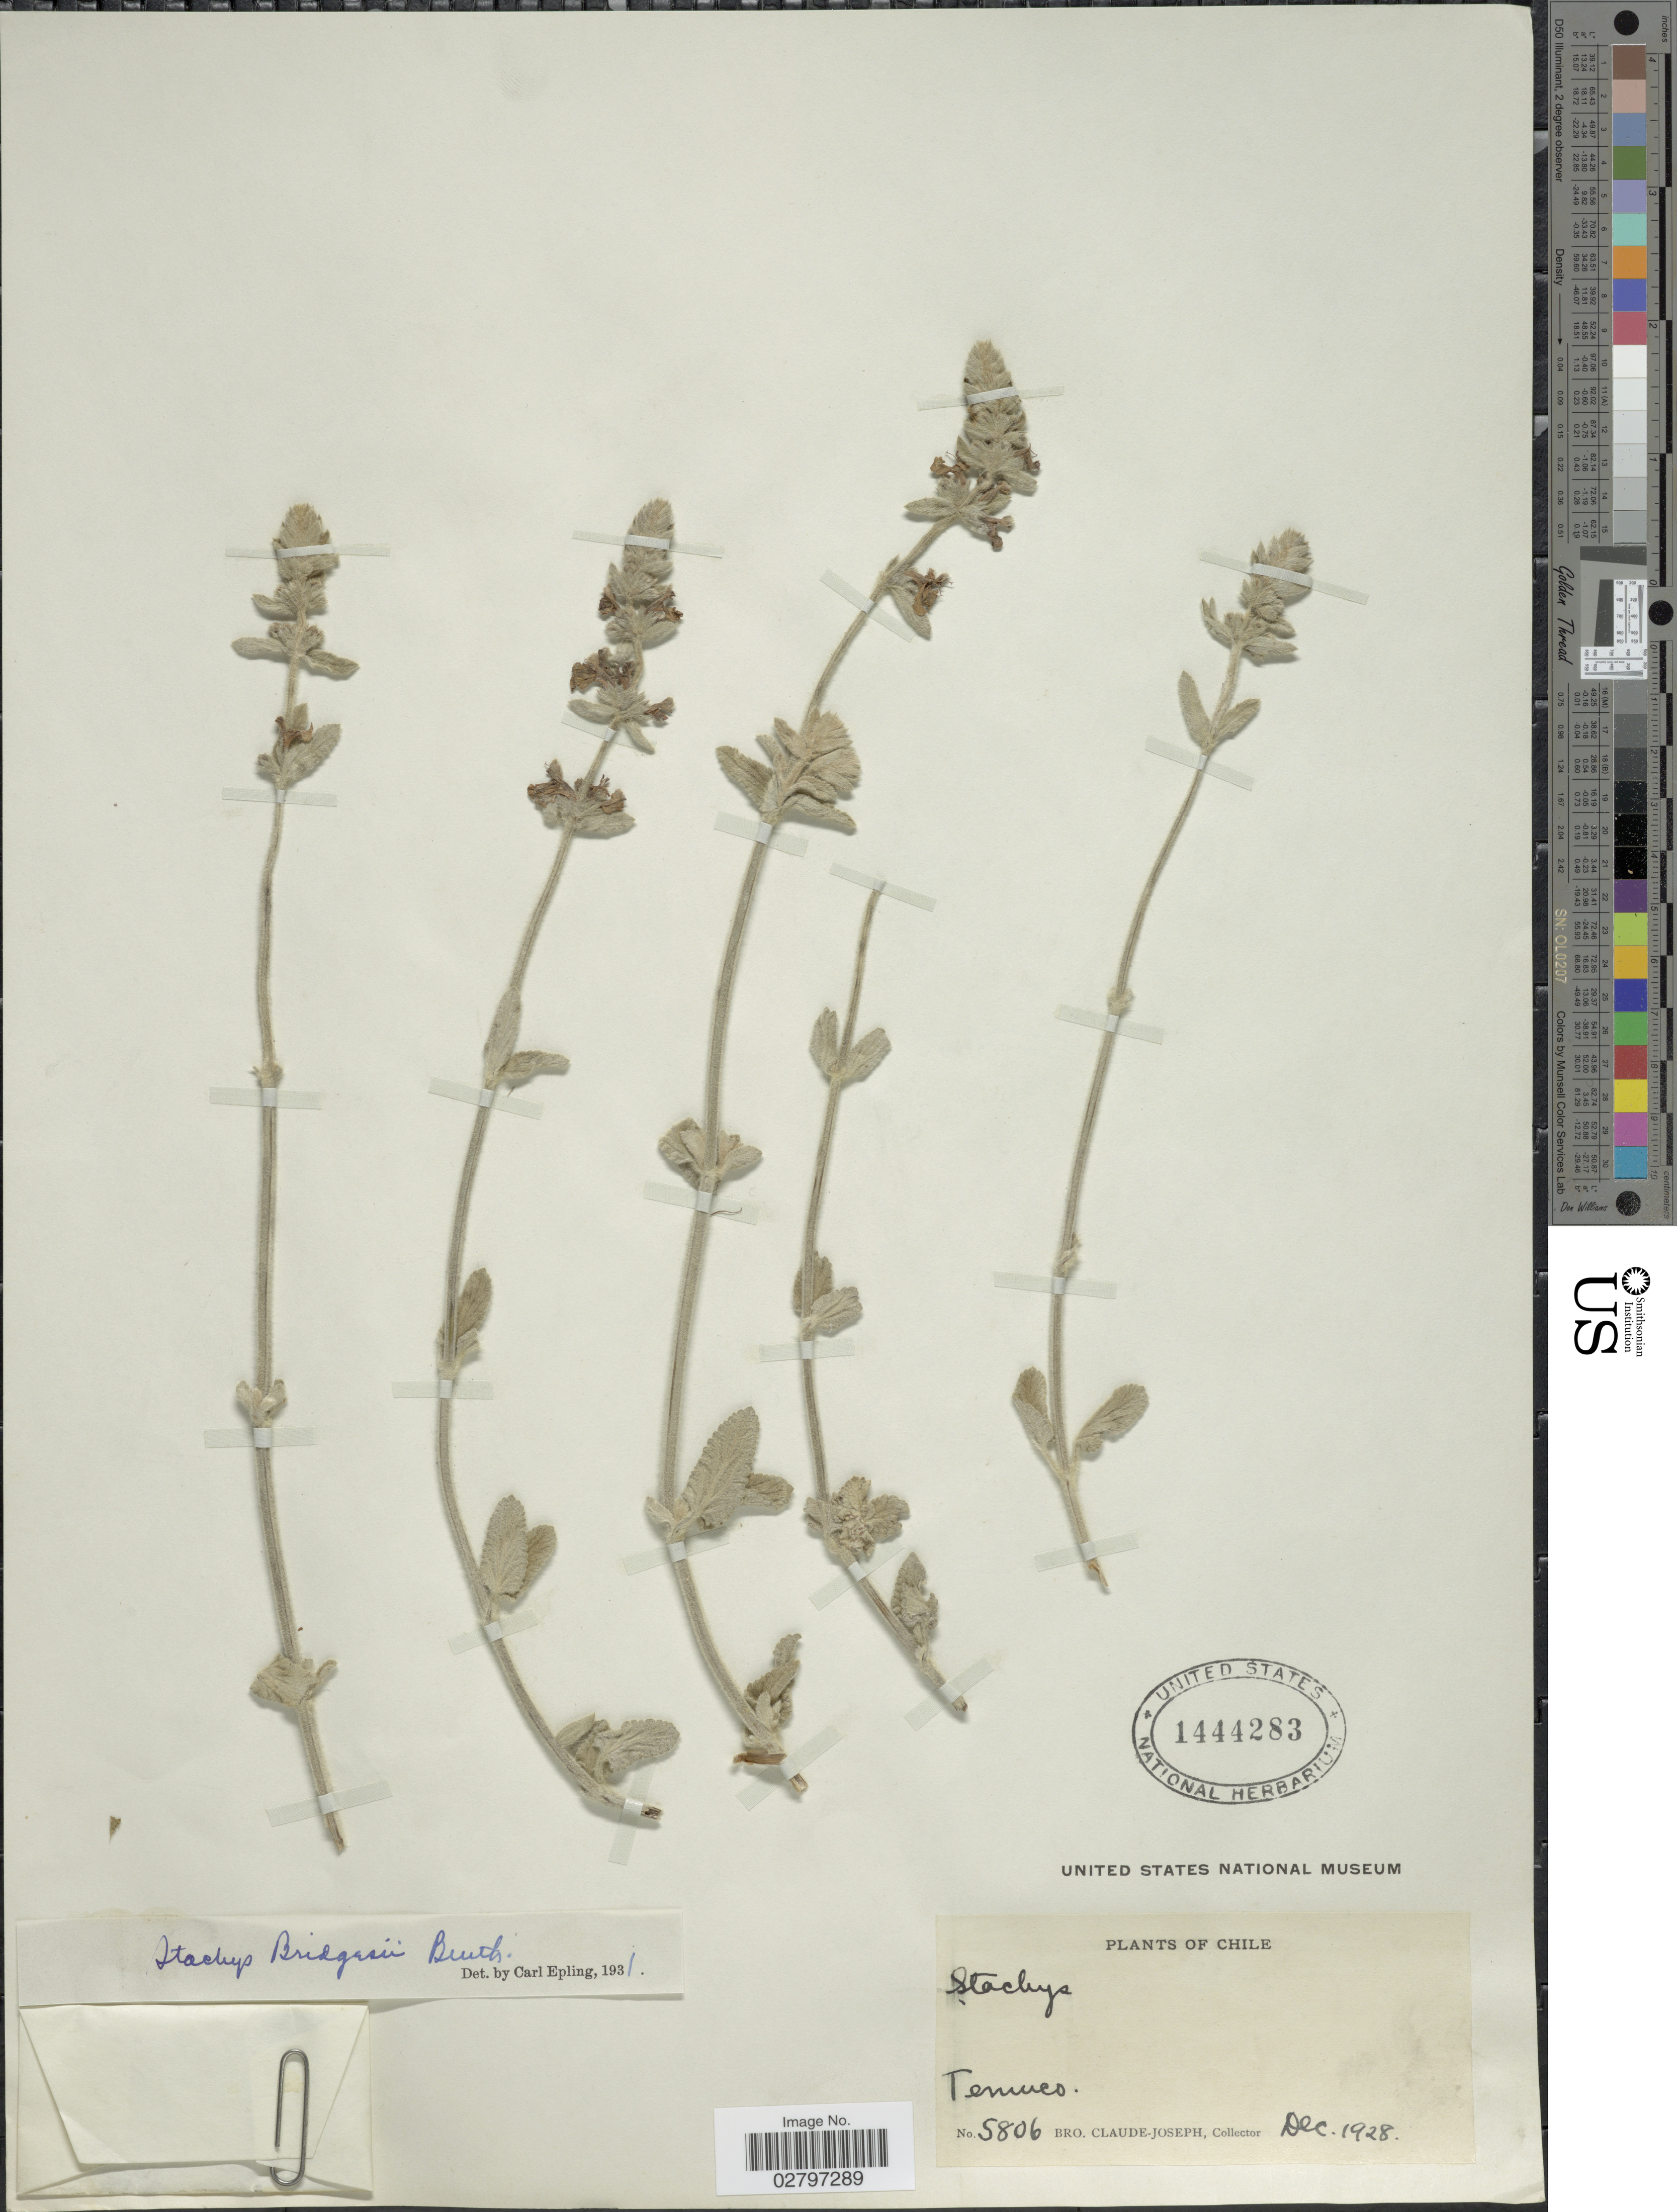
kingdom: Plantae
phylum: Tracheophyta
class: Magnoliopsida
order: Lamiales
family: Lamiaceae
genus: Stachys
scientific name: Stachys bridgesii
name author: Benth.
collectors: Bro. Claude-Joseph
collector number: S806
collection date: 1928-12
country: Chile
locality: Temuco.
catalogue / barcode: US 1444283